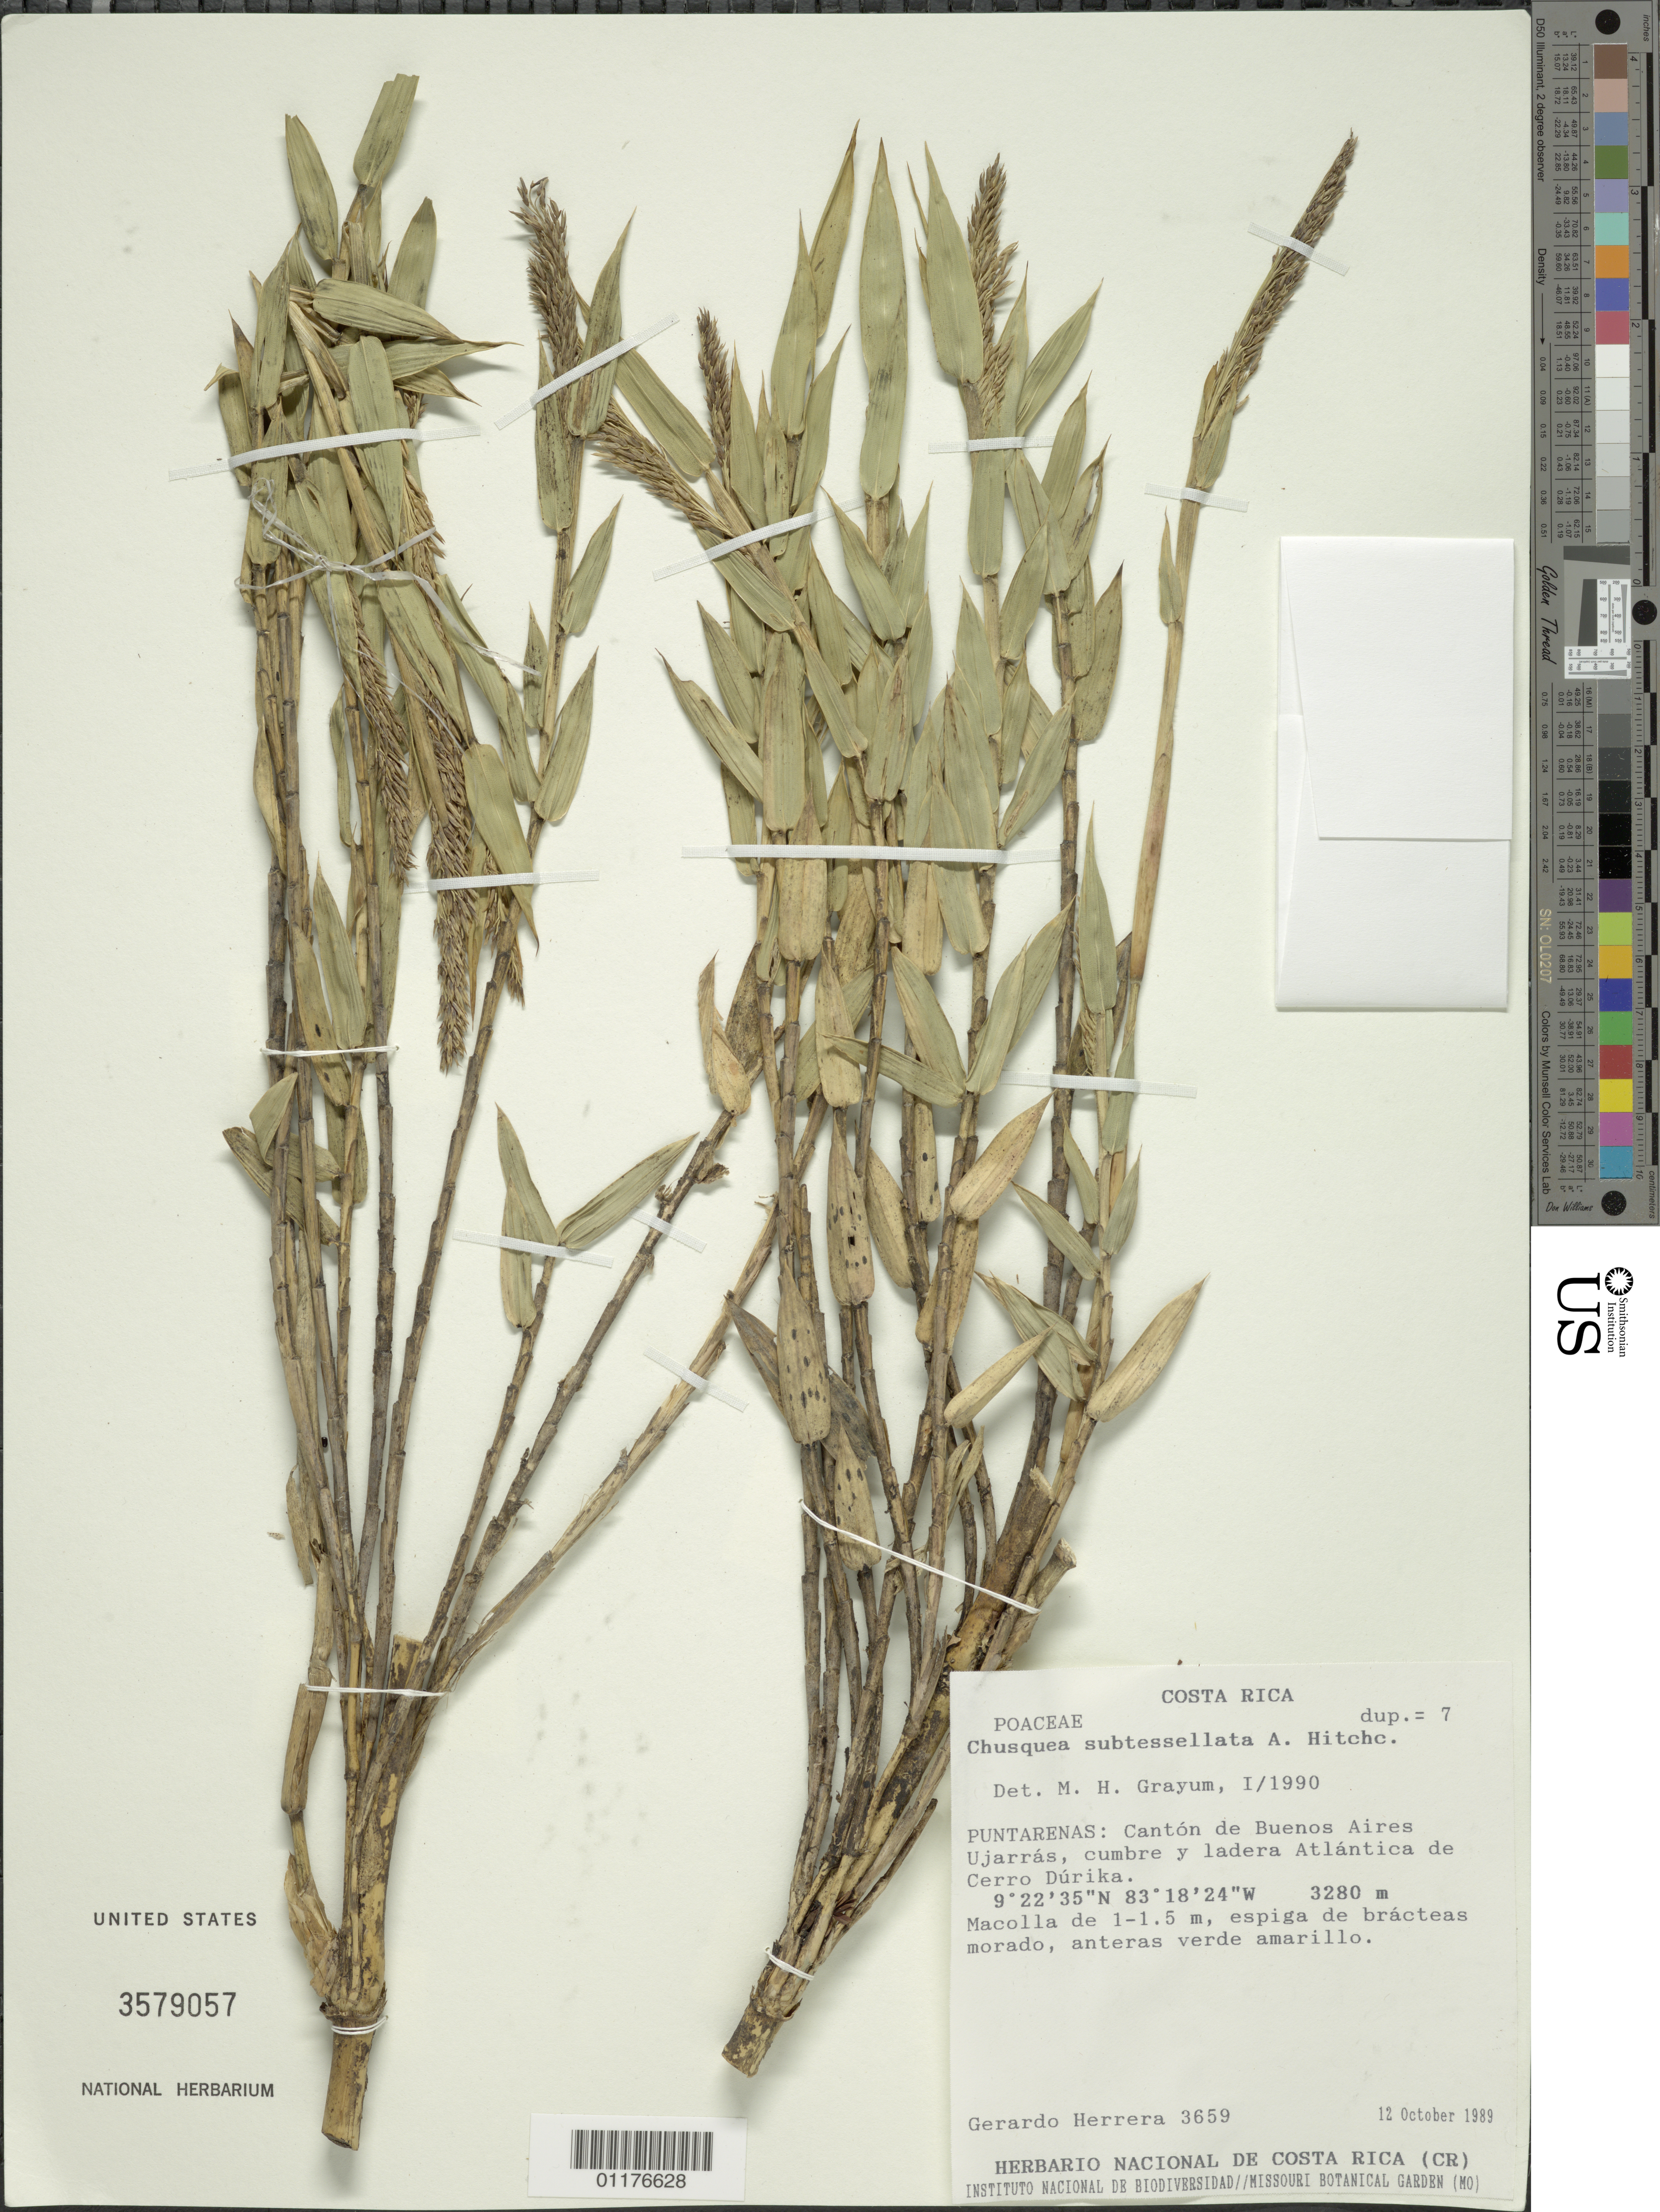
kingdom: Plantae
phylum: Tracheophyta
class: Liliopsida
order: Poales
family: Poaceae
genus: Chusquea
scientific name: Chusquea subtessellata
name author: Hitchc.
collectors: G. Herrera Ch.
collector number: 3659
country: Costa Rica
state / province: Puntarenas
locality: Canton de Buenos Aires Ujarras, cumbre and ladera Atlantica de Cerro Durika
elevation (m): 3280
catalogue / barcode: US 3579057